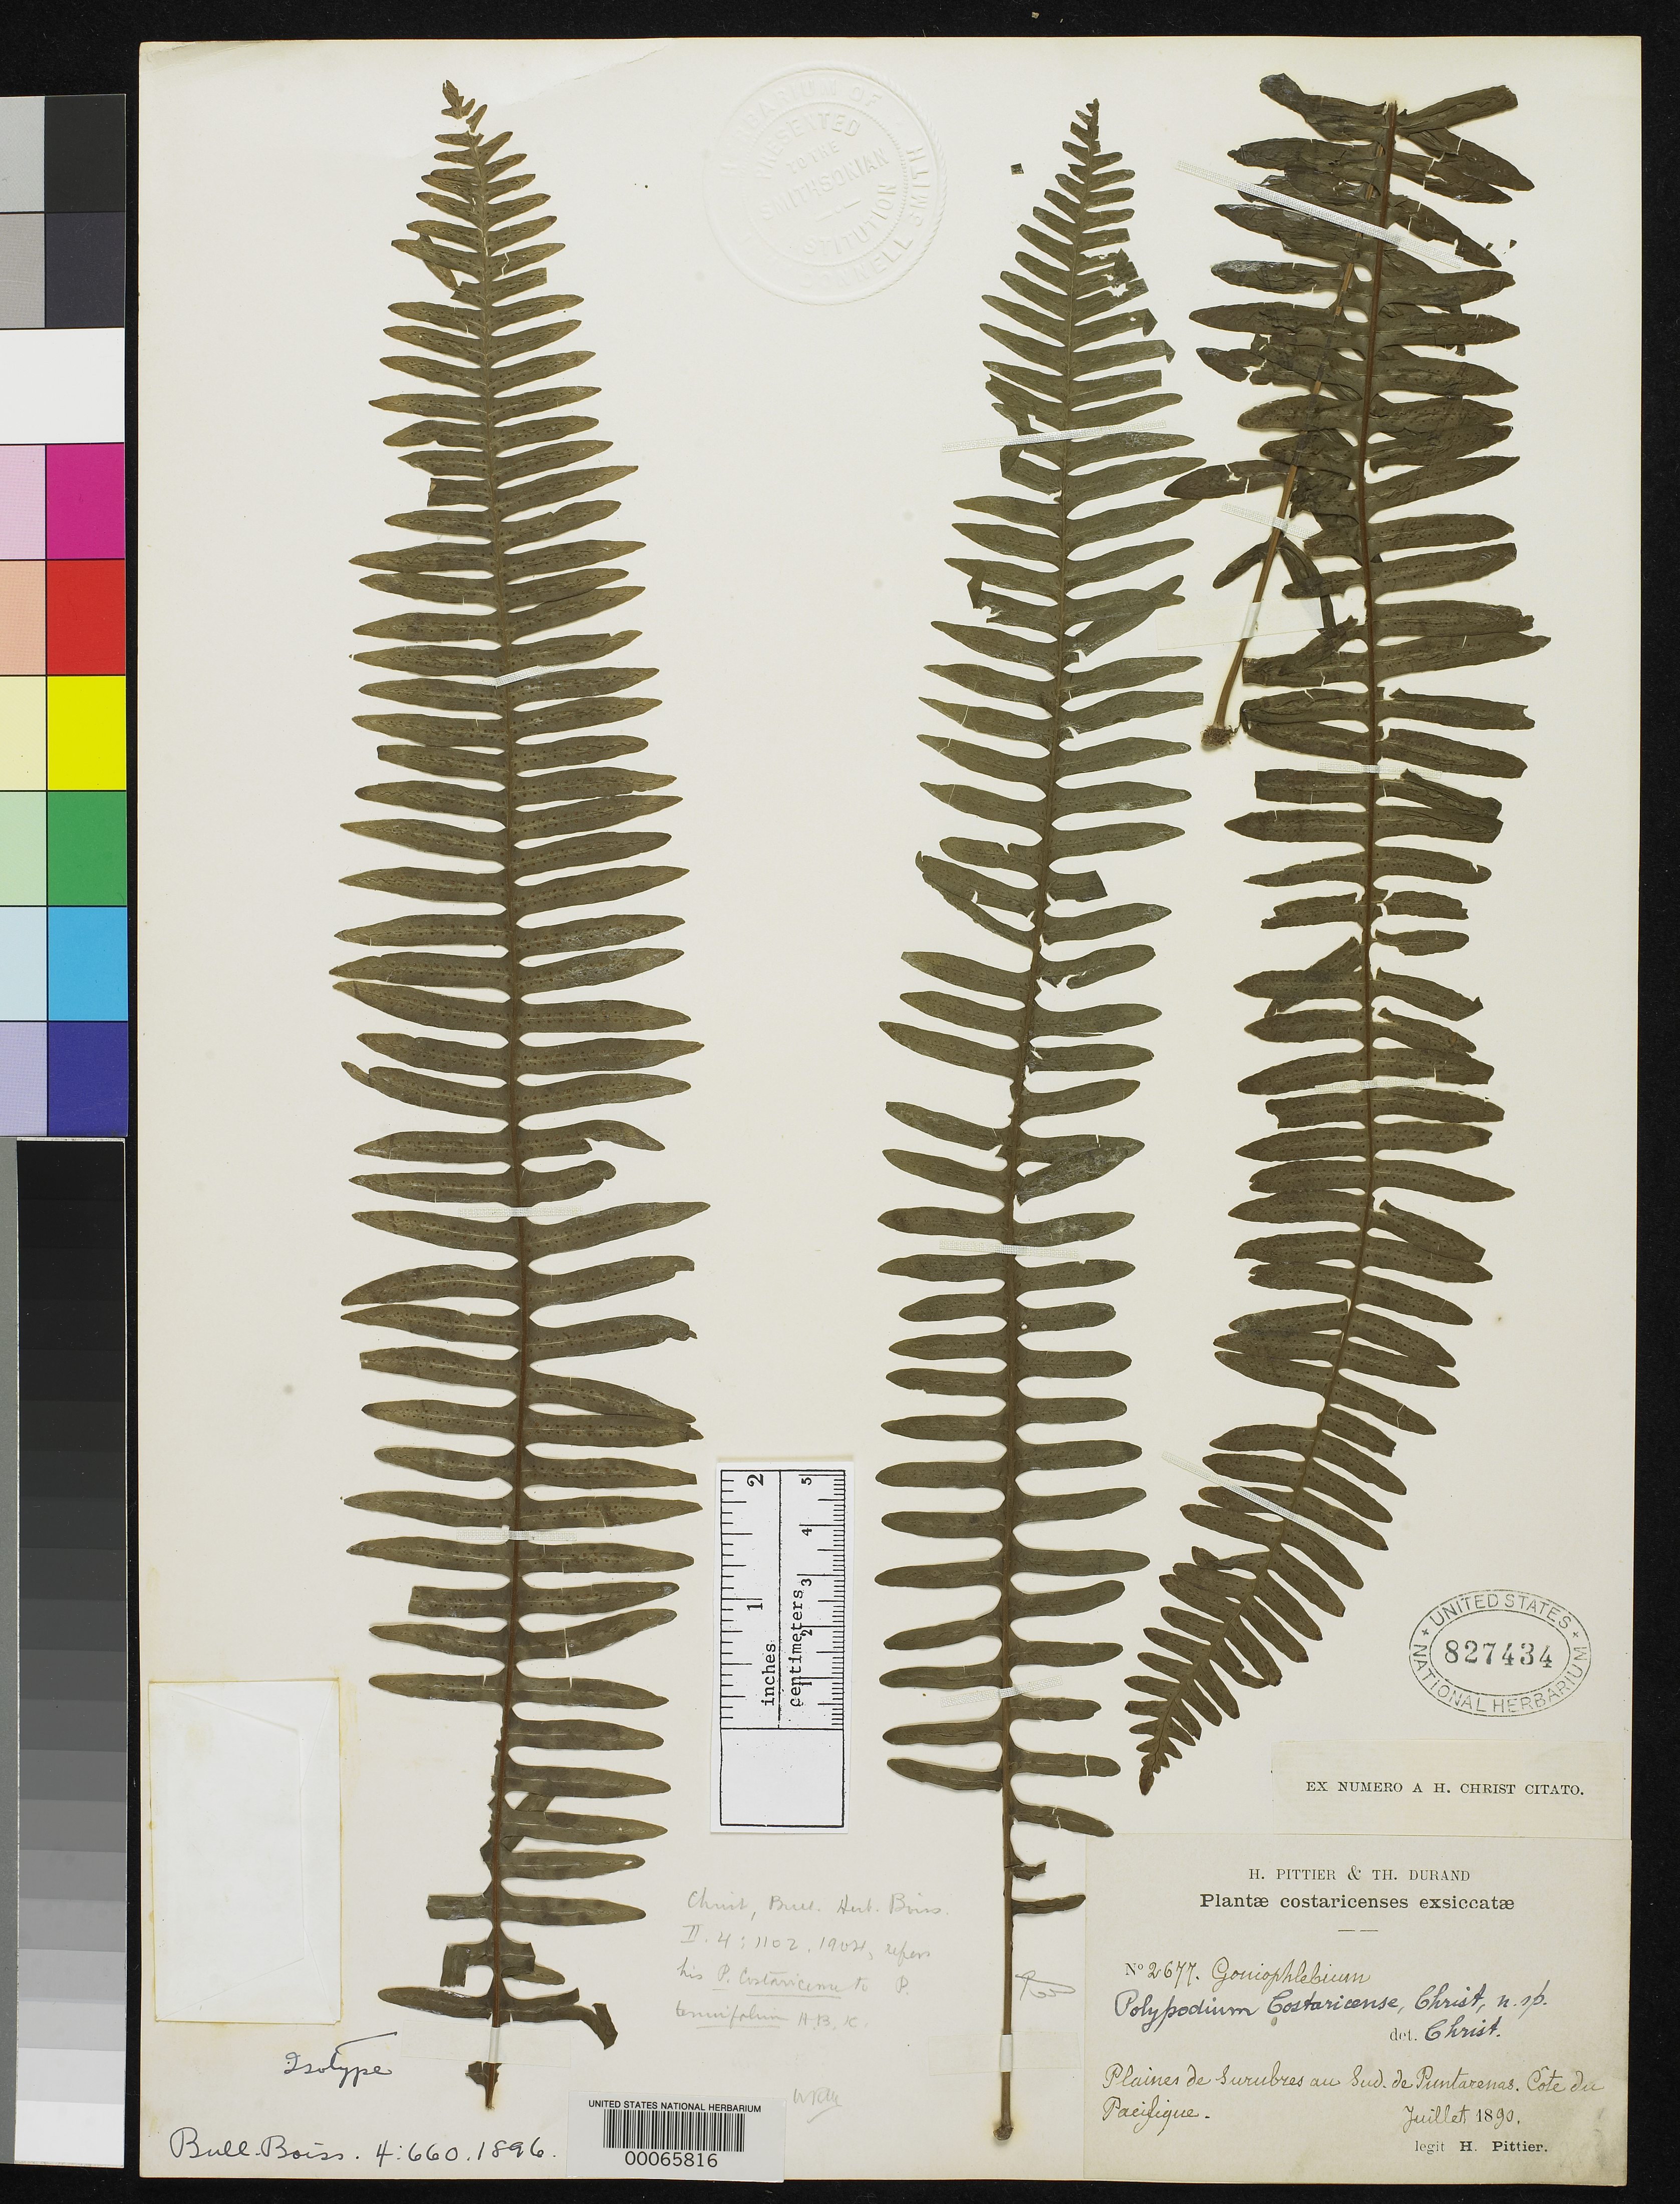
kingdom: Plantae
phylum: Tracheophyta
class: Polypodiopsida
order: Polypodiales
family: Polypodiaceae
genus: Polypodium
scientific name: Polypodium costaricense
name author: Christ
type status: Type Collection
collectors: H. F. Pittier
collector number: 2677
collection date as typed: Jul 1890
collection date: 1890-07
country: Costa Rica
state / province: Puntarenas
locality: Plaines da Surubres au Ude [?] de Puntarenas.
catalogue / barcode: US 827434